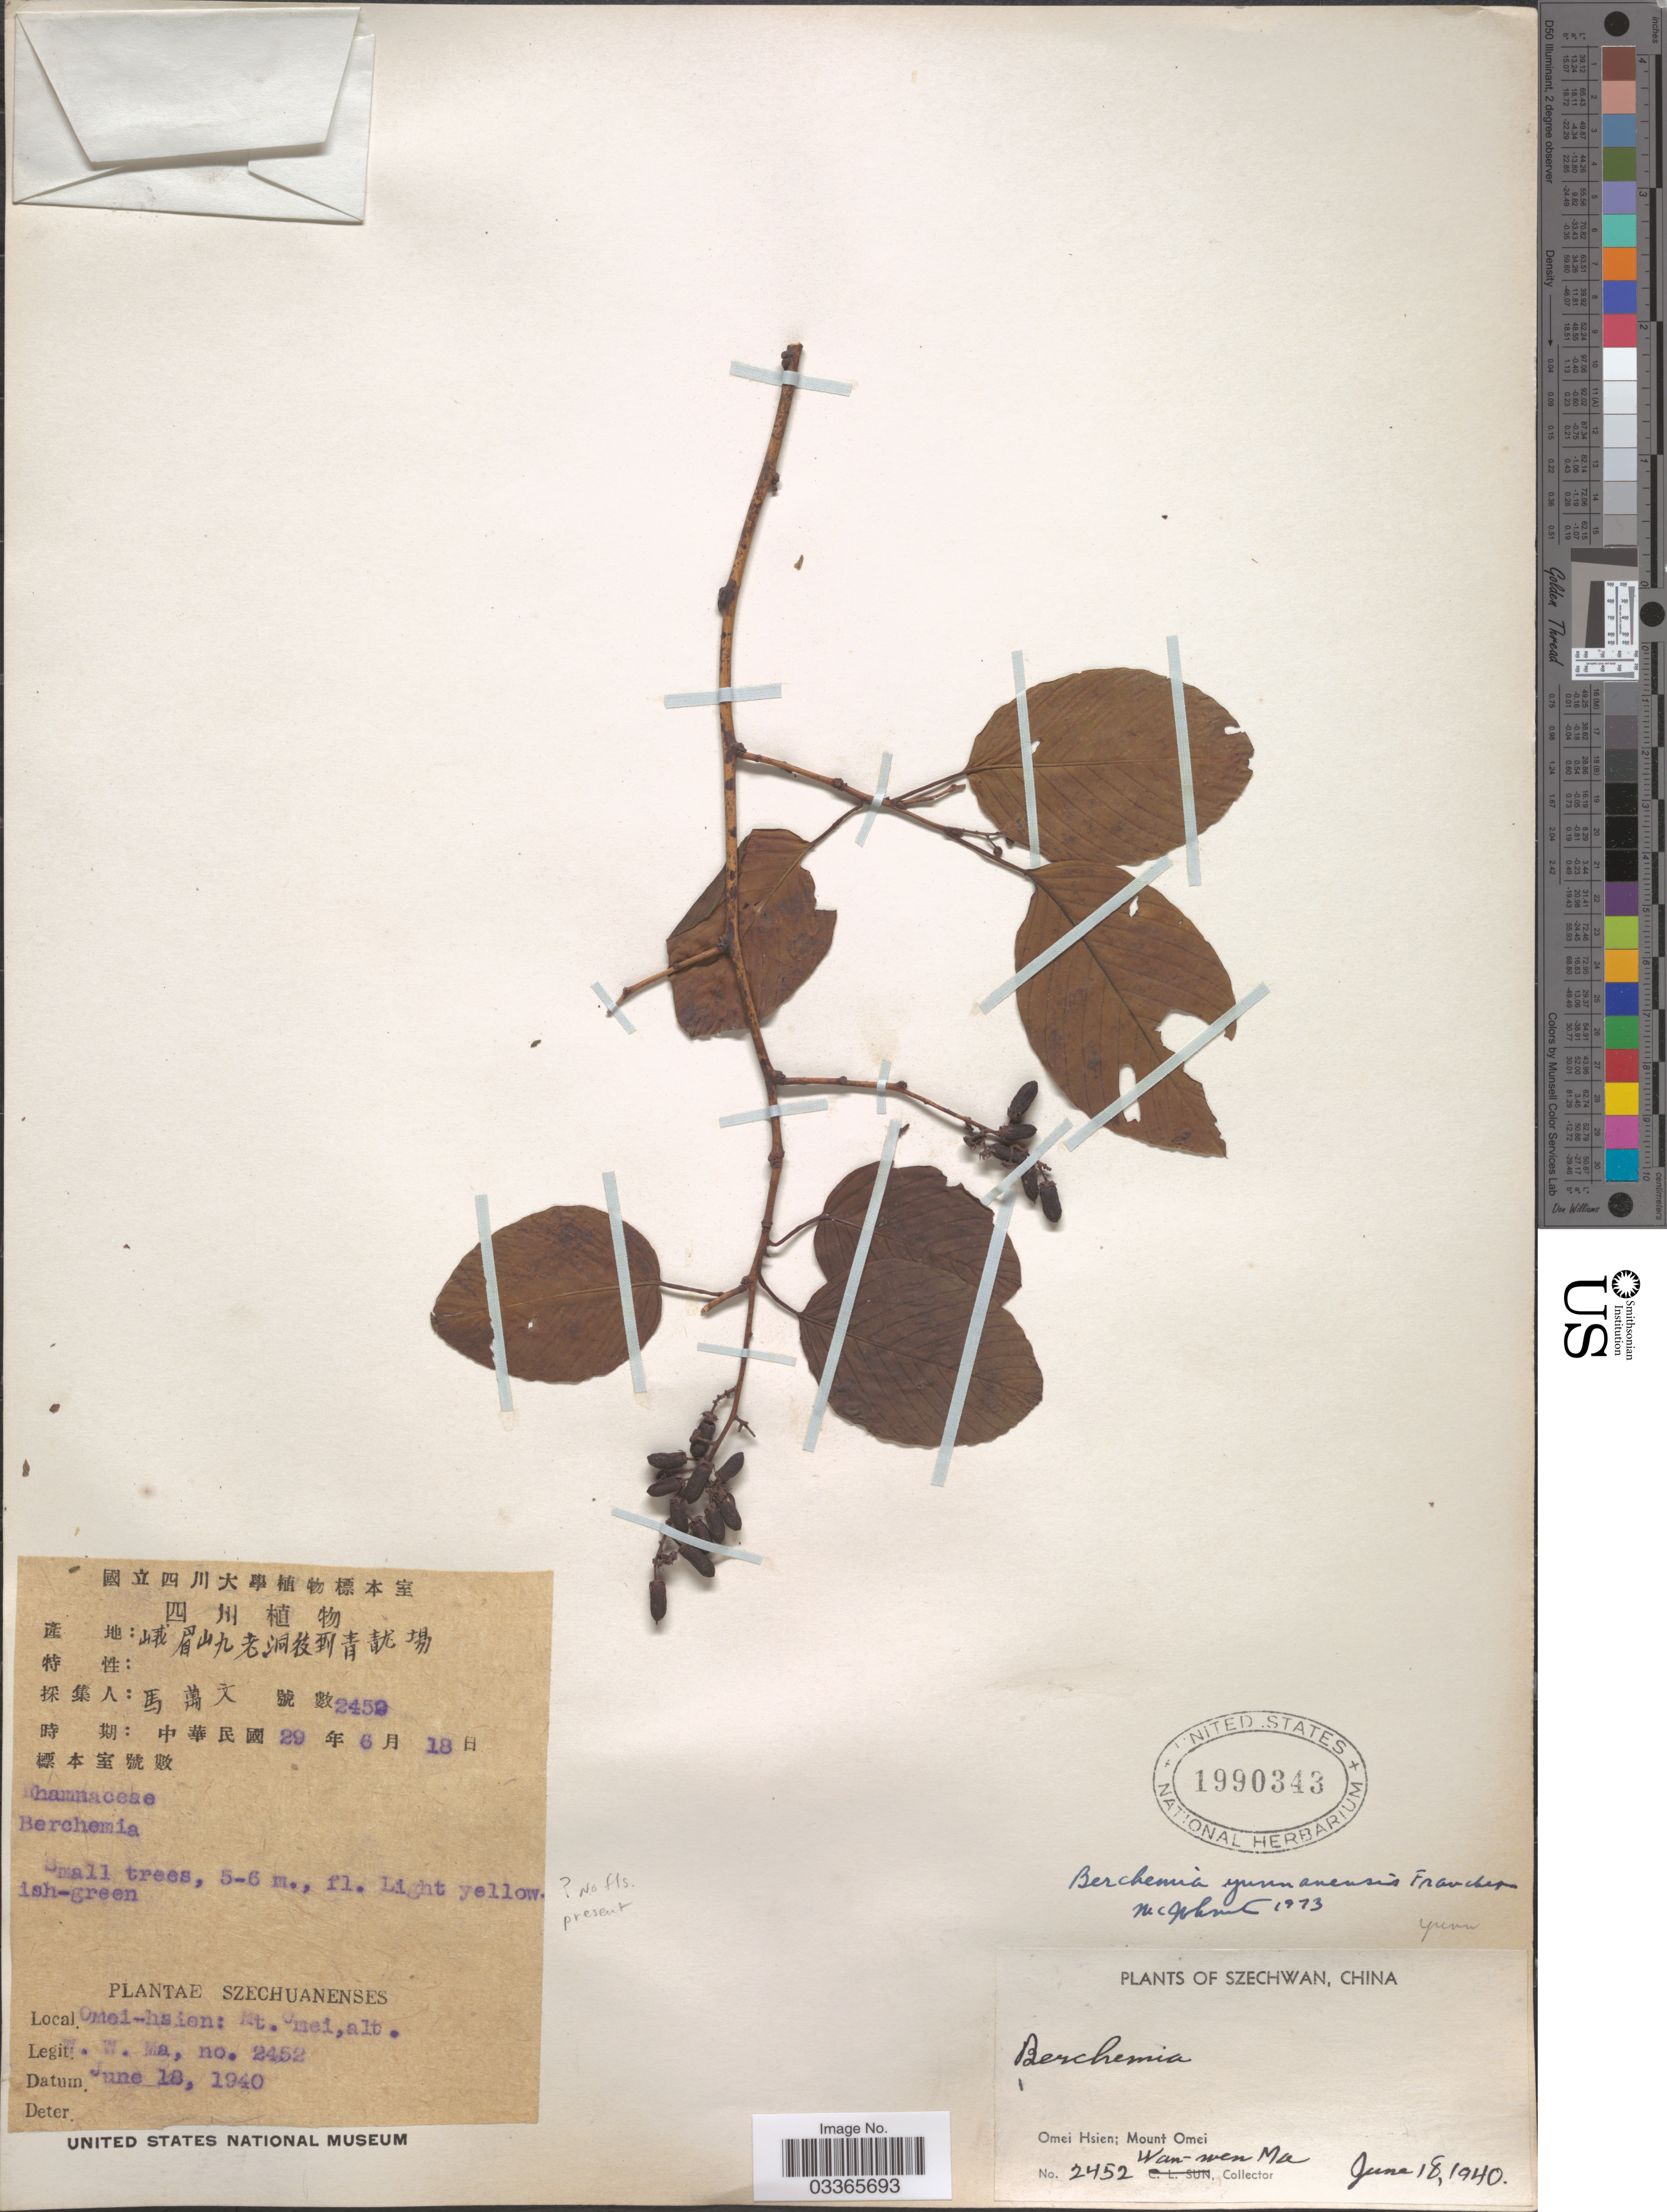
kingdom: Plantae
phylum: Tracheophyta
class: Magnoliopsida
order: Rosales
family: Rhamnaceae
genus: Berchemia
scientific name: Berchemia yunnanensis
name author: (Franch.) Ulbr.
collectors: W. Ma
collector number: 2452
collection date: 1940-06-18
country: China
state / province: Sichuan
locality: Szechwan, Omei Hsien; Mount Omei.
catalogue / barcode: US 1990343